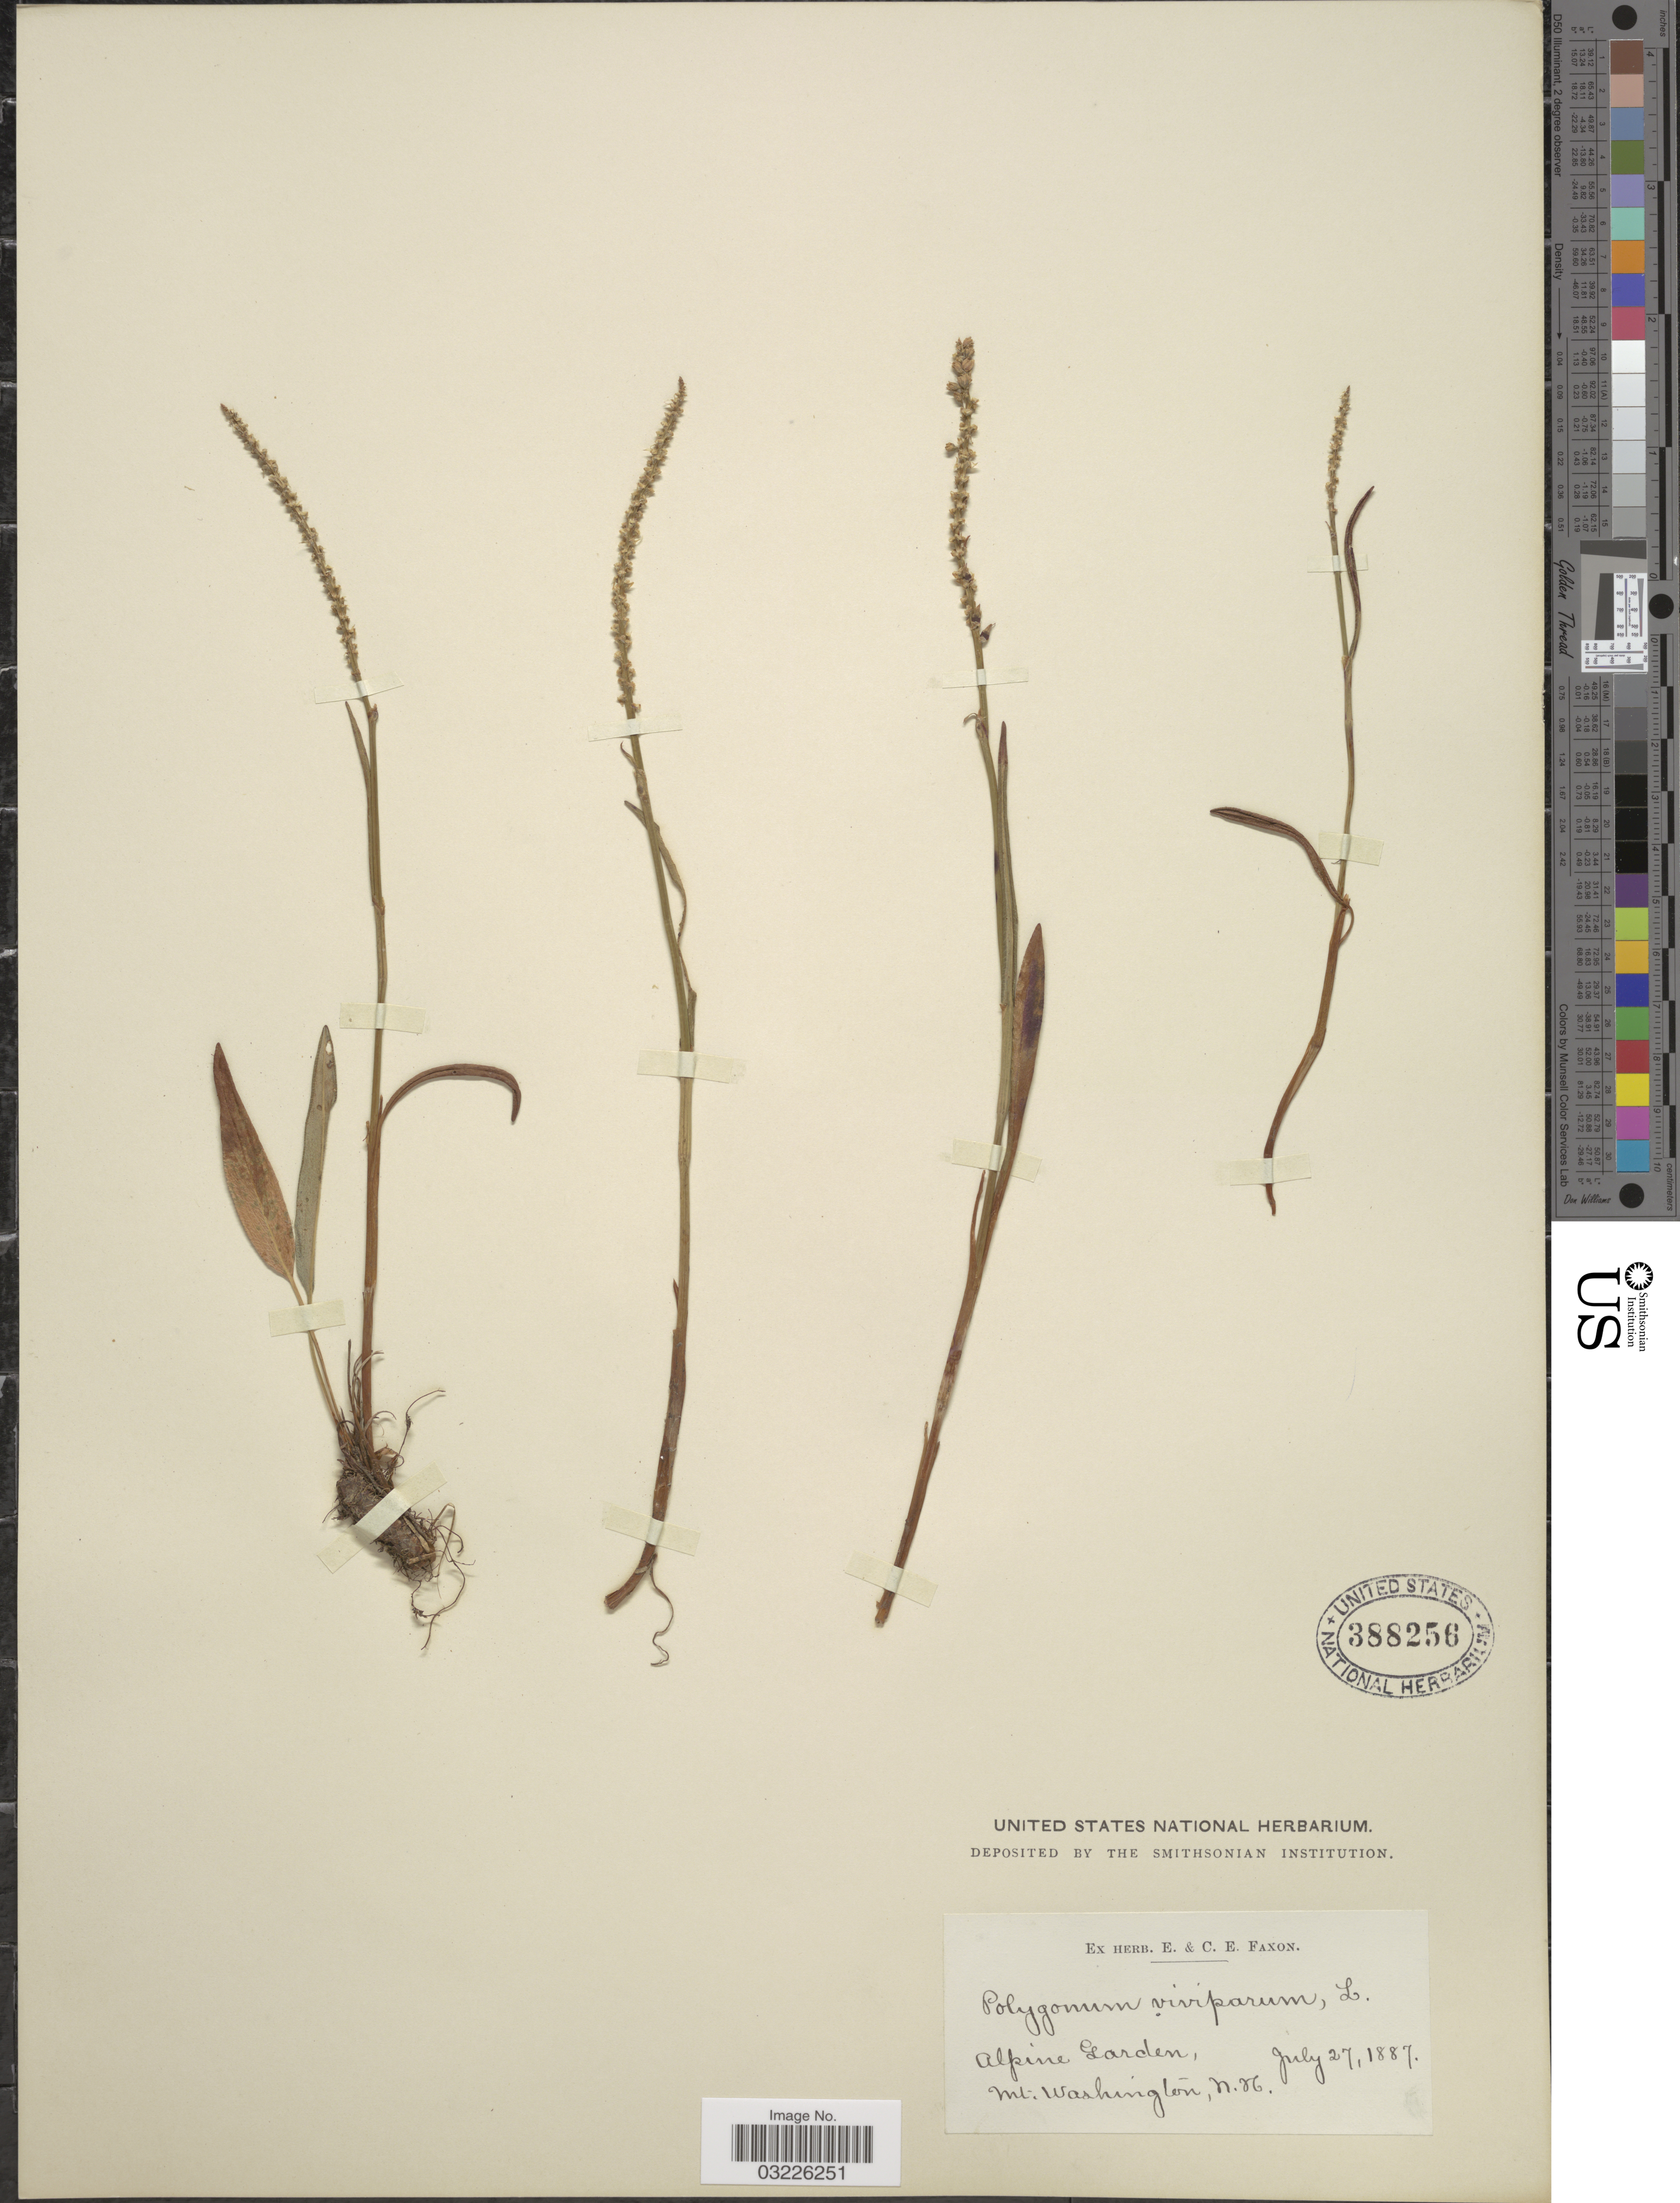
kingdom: Plantae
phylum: Tracheophyta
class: Magnoliopsida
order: Caryophyllales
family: Polygonaceae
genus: Bistorta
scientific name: Bistorta vivipara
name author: (L.) Delarbre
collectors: ex herb. E. & C.E. Faxon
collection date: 1887-07-27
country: United States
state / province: New Hampshire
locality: Alpine Garden, Mt. Washington.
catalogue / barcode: US 388256